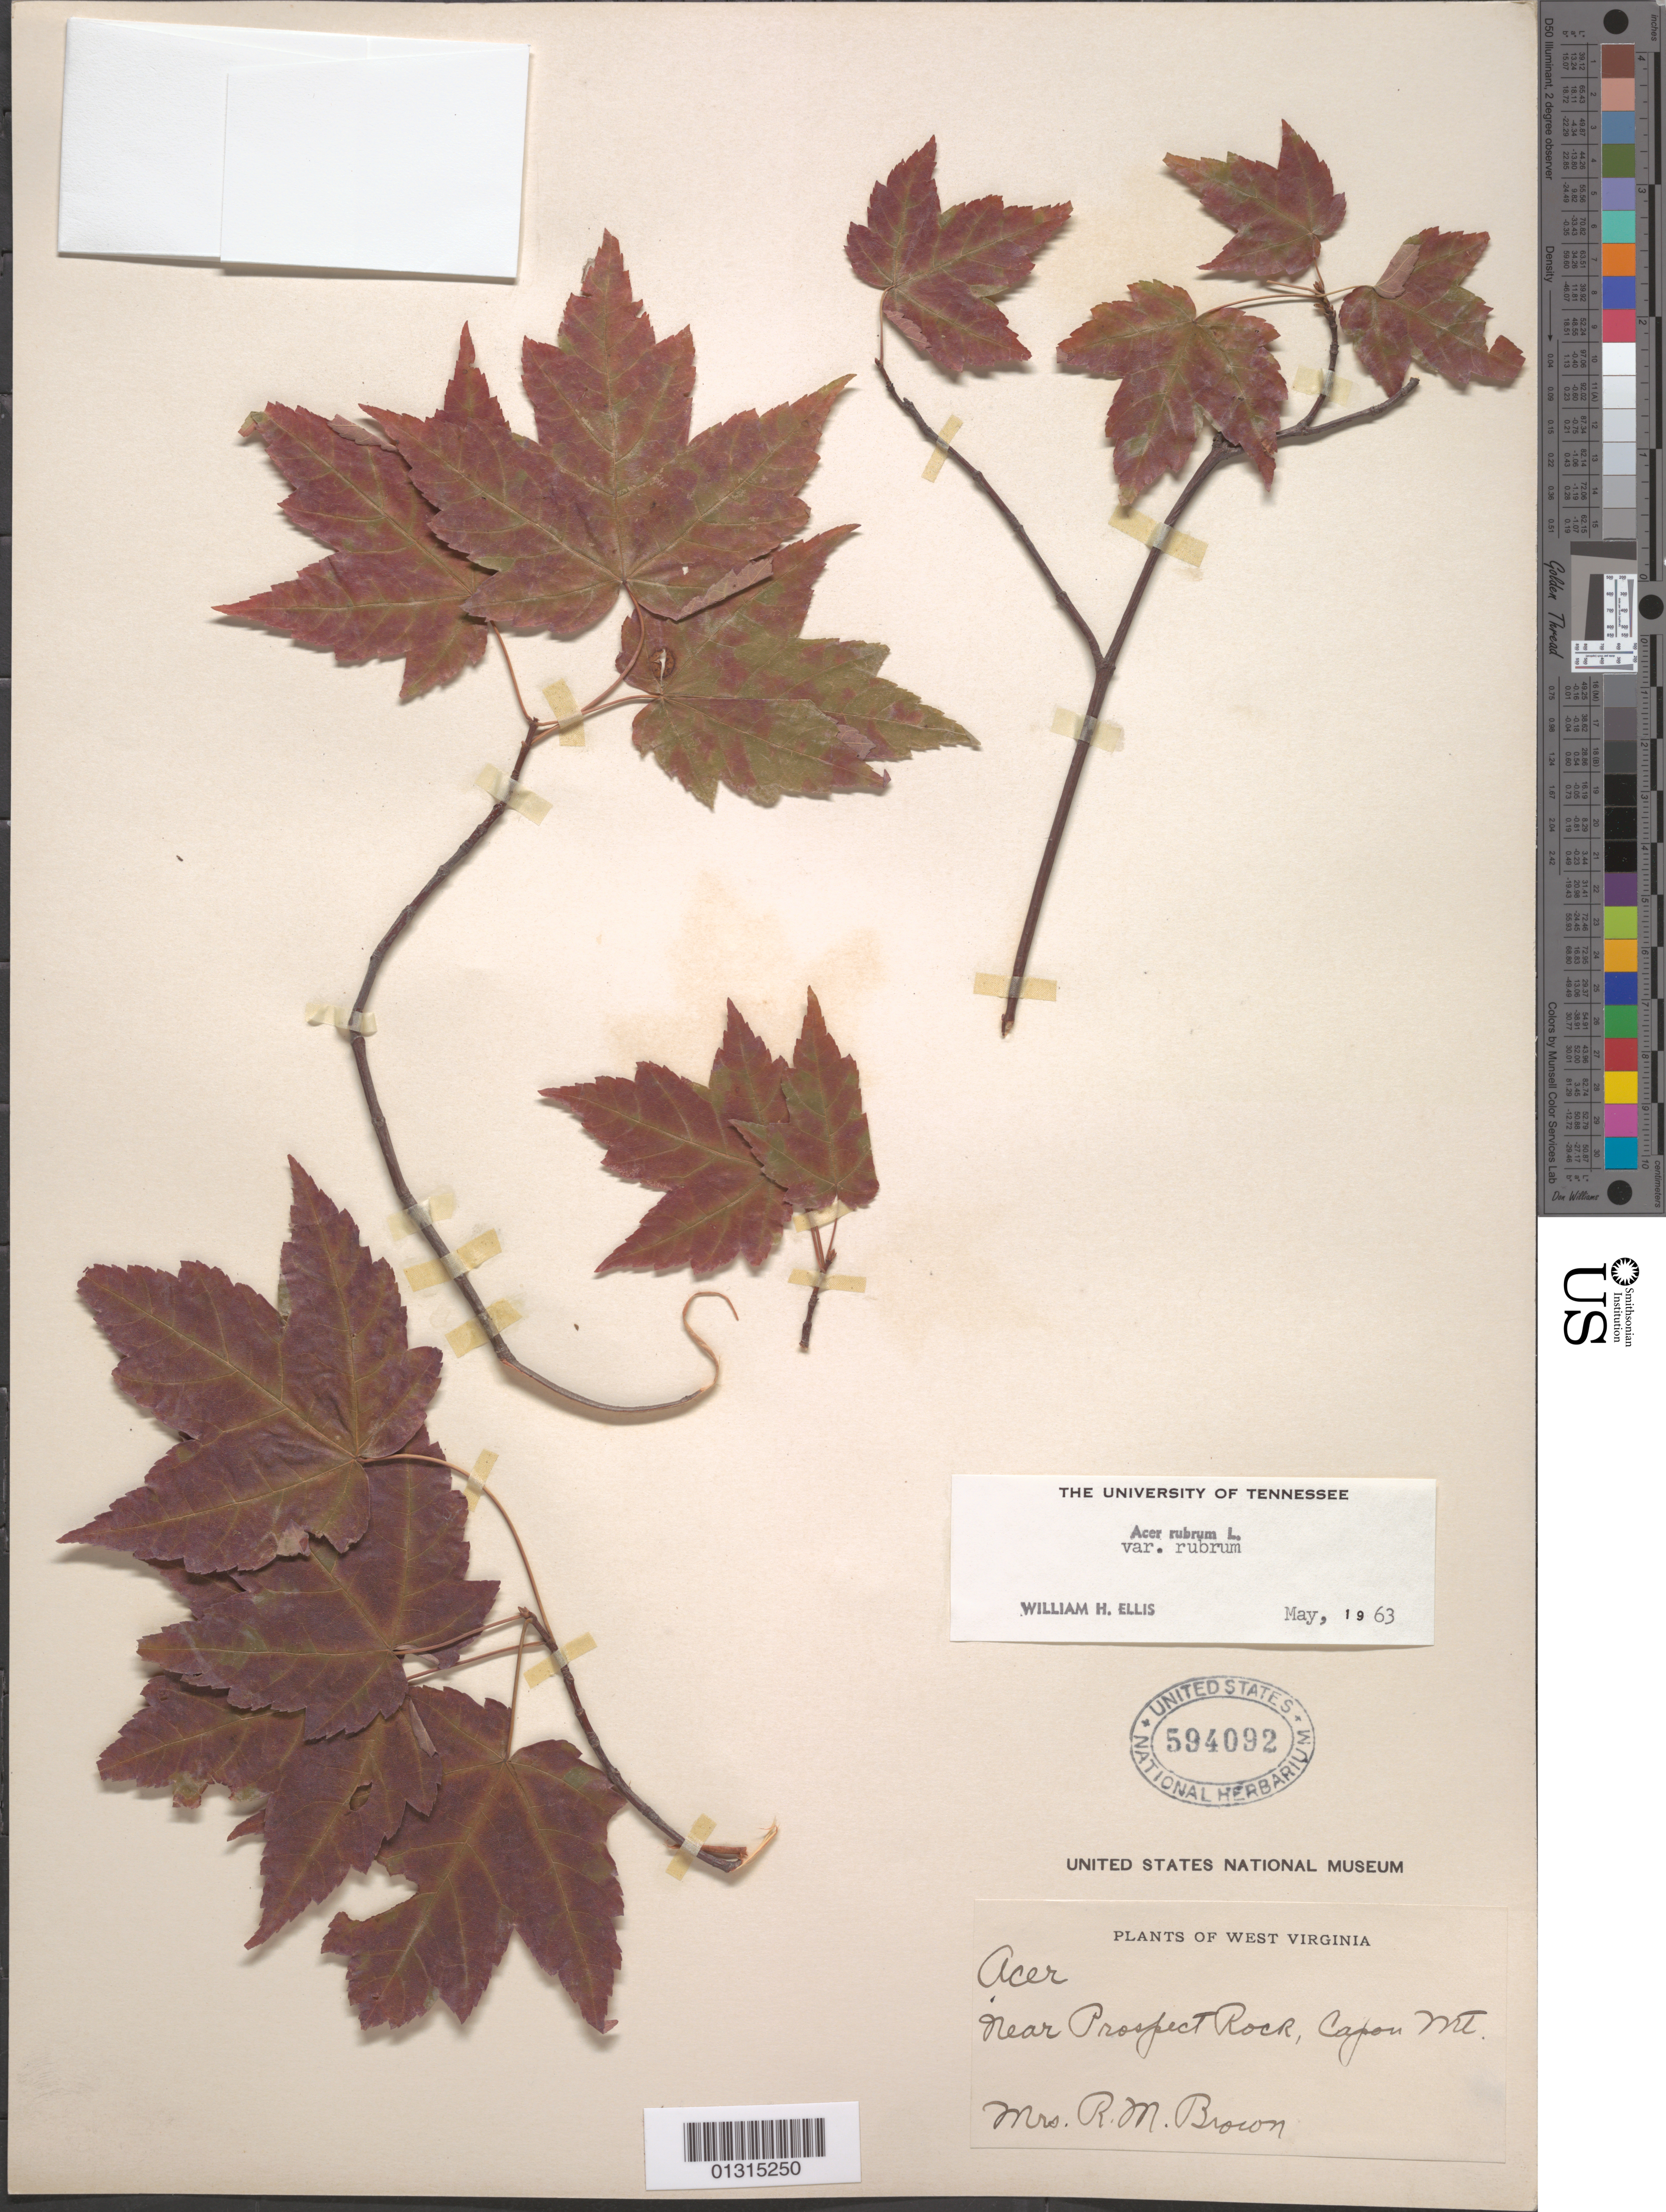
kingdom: Plantae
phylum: Tracheophyta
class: Magnoliopsida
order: Sapindales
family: Sapindaceae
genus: Acer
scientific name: Acer rubrum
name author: L.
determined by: Ellis, W. H.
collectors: R. Brown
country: United States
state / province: West Virginia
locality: Capon Mt., near Prospect Rock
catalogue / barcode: US 594092